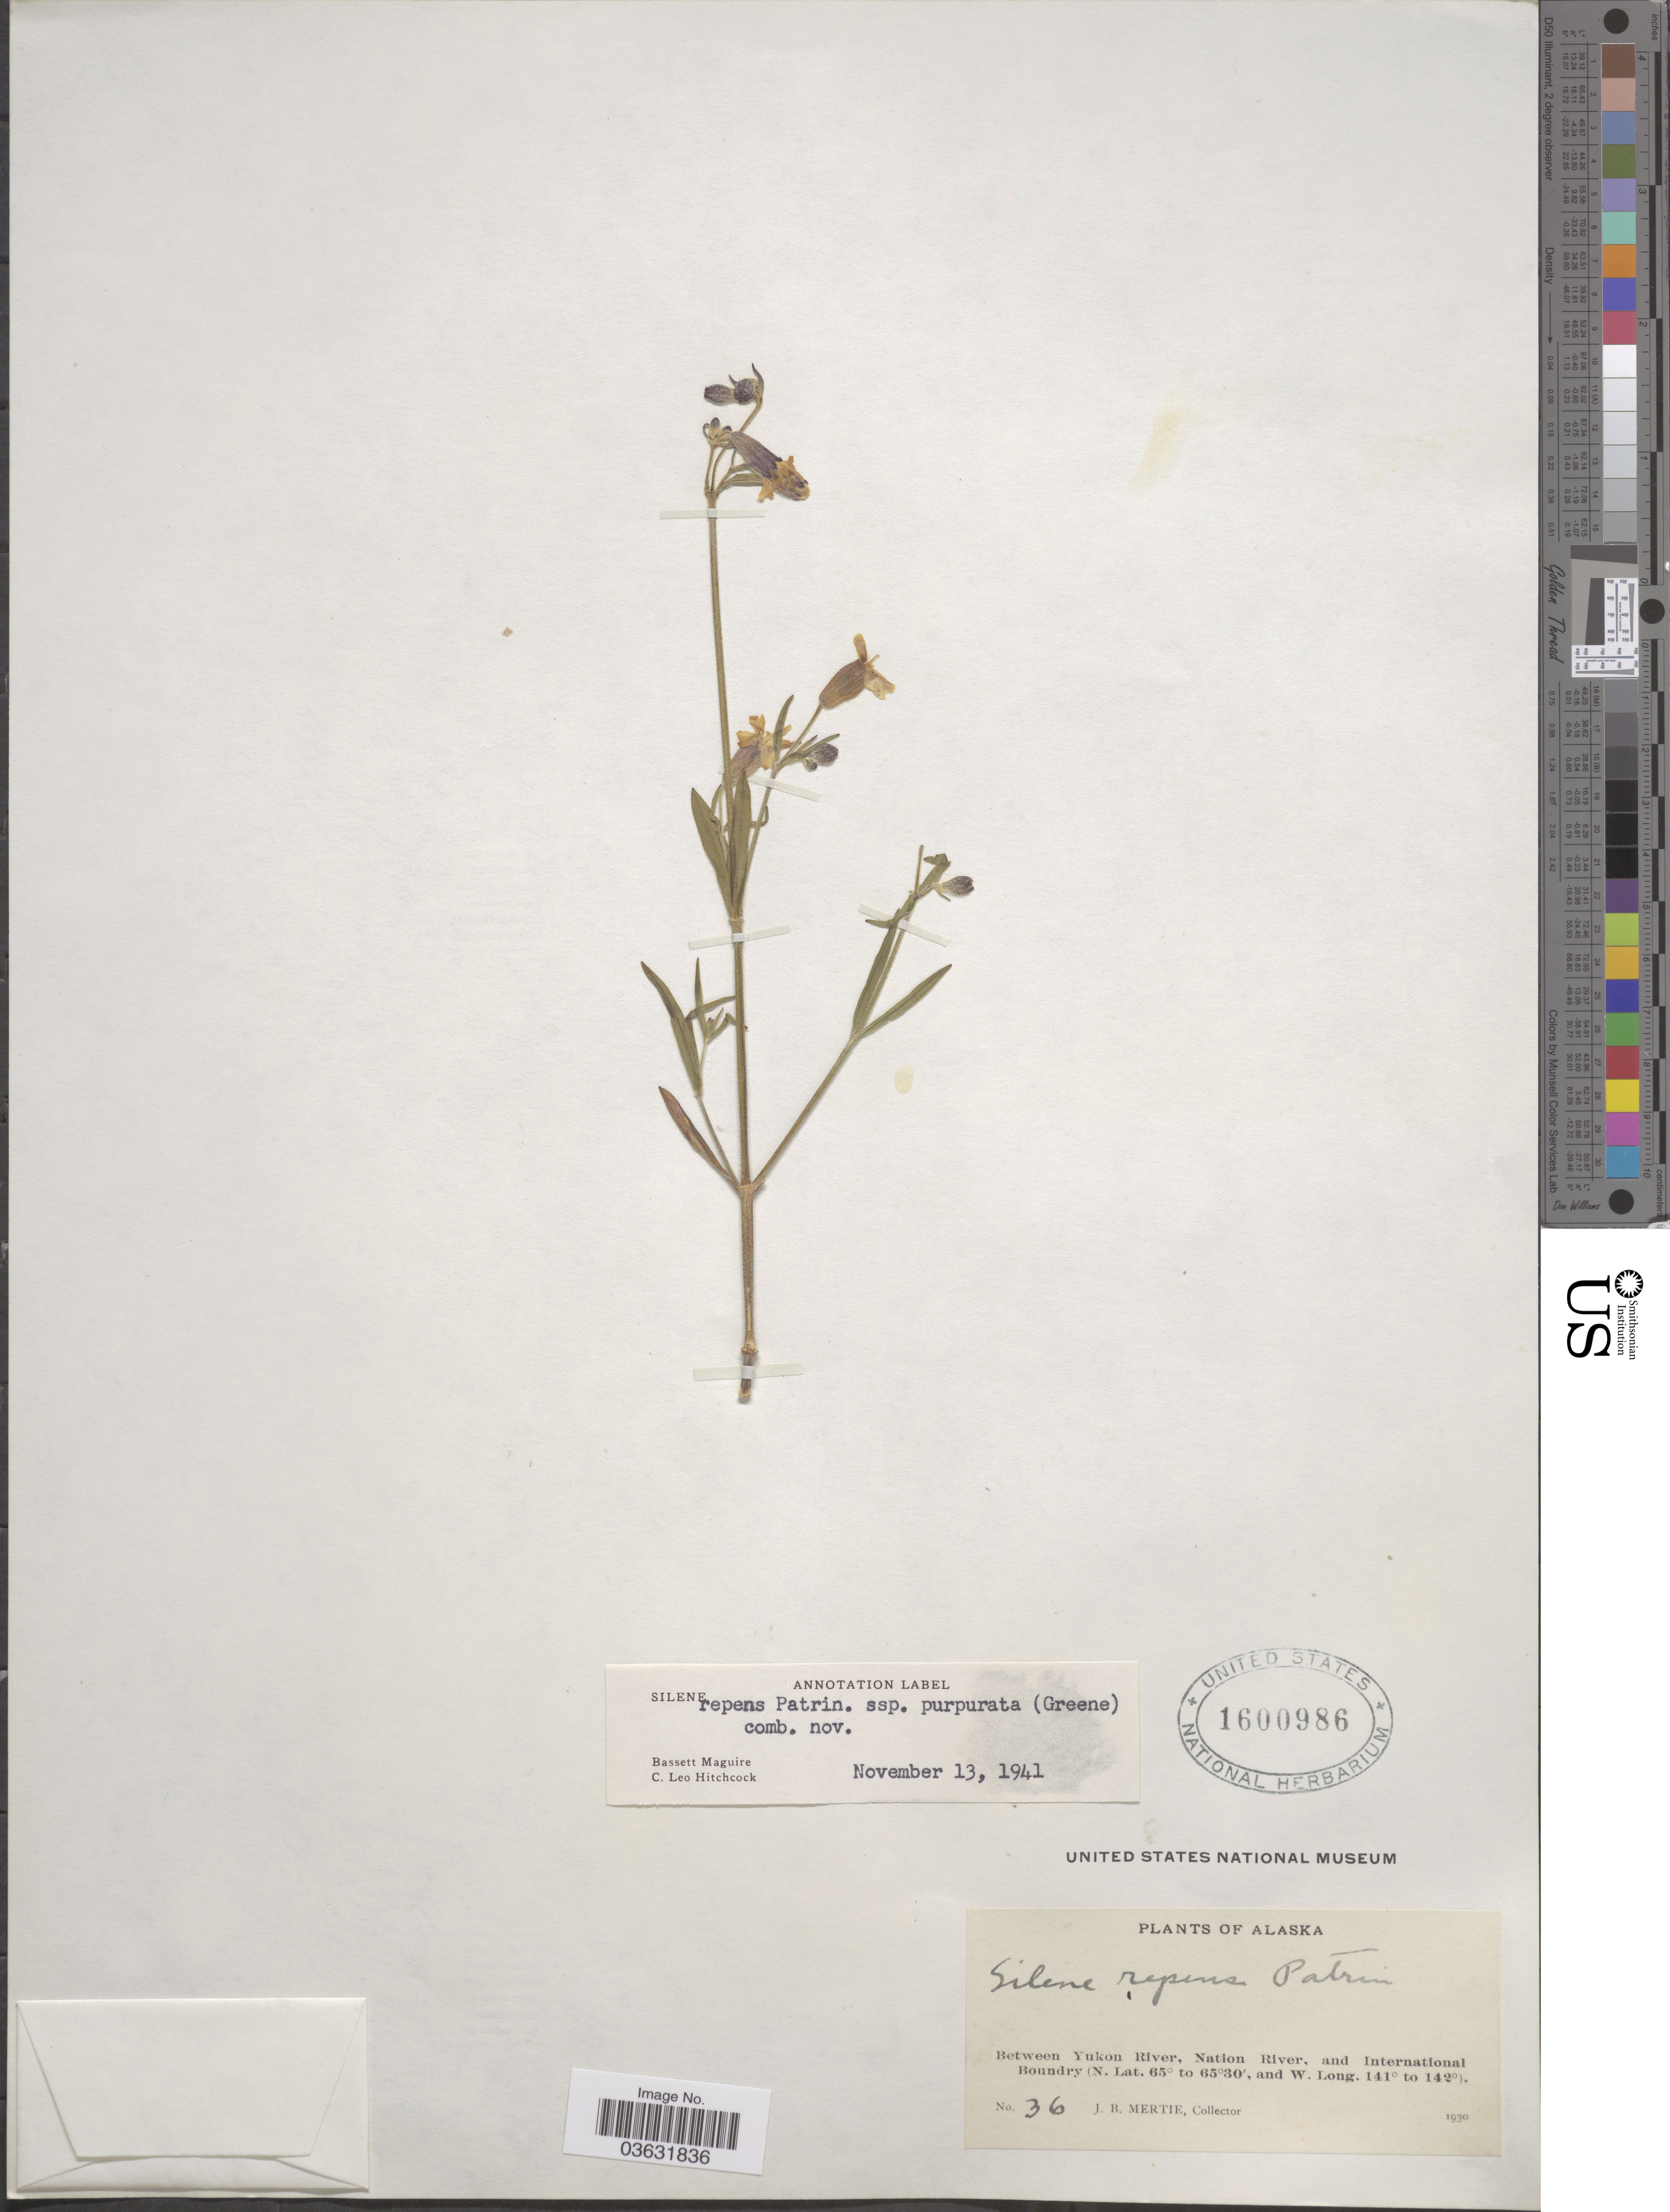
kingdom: Plantae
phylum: Tracheophyta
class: Magnoliopsida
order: Caryophyllales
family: Caryophyllaceae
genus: Silene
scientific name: Silene repens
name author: Patrin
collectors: J. Mertie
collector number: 36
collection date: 1930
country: United States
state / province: Alaska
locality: Between Yukon River, Nation River, and International Boundary.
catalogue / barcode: US 1600986